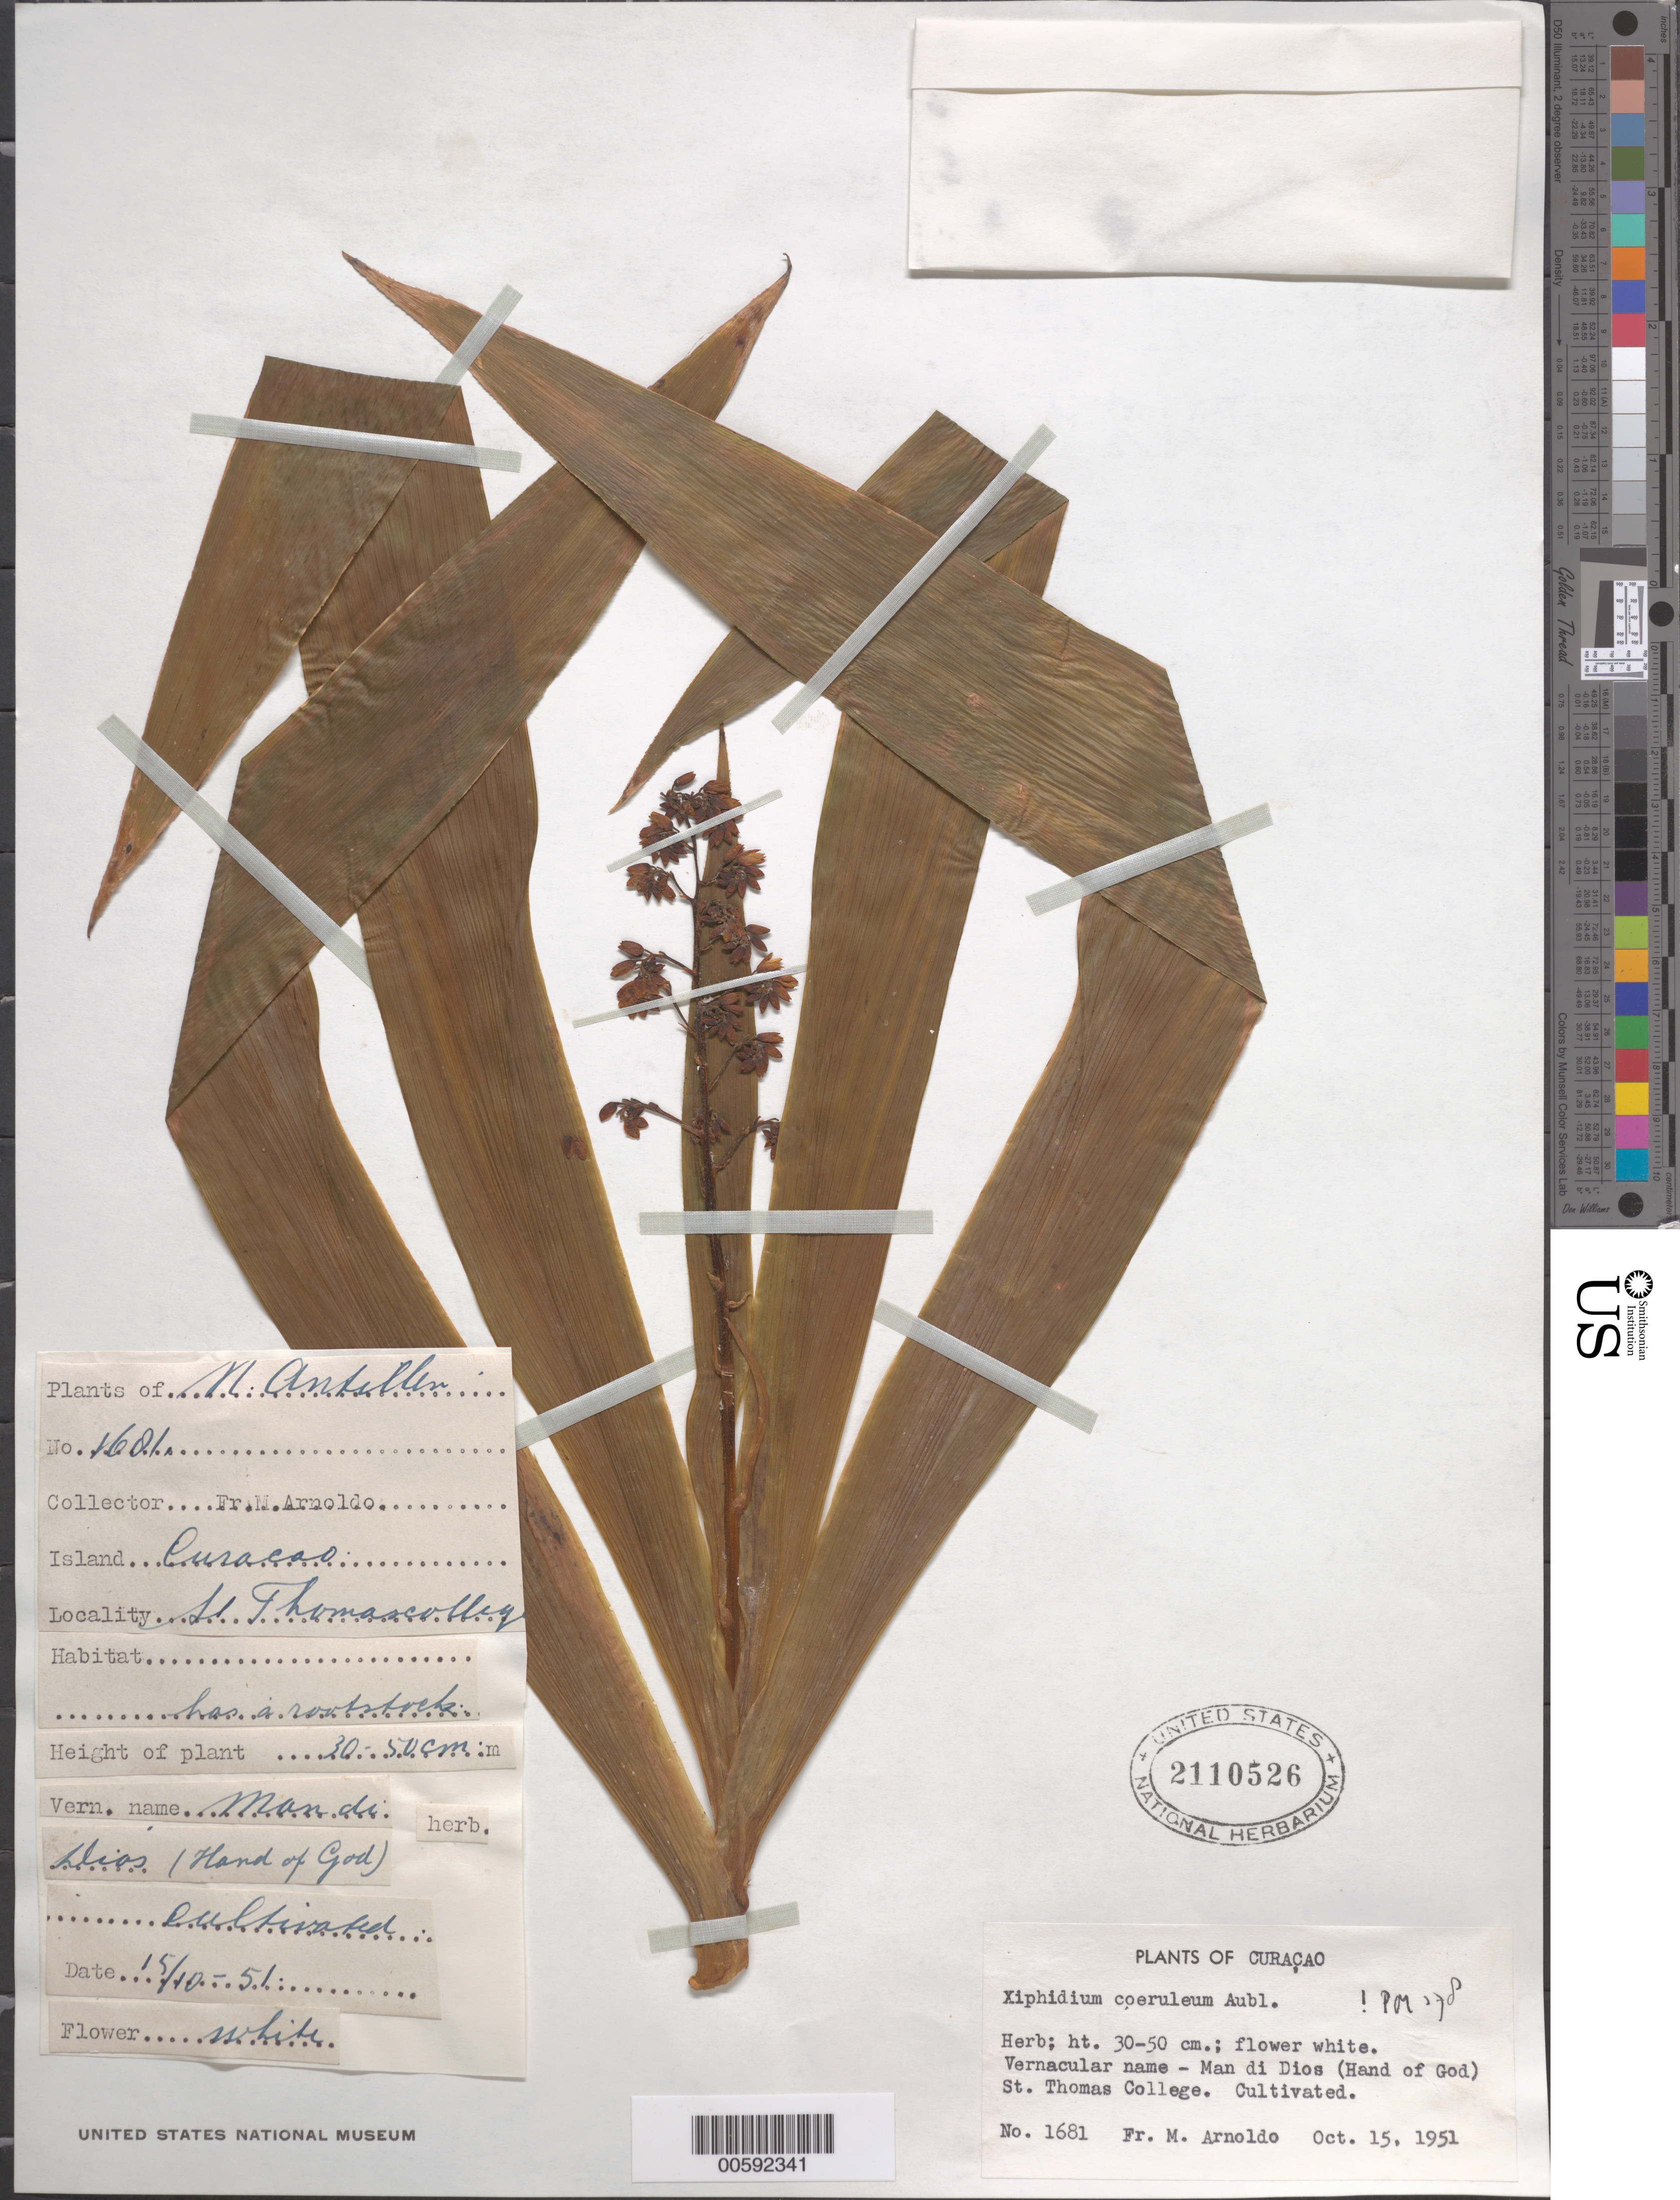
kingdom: Plantae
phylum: Tracheophyta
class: Liliopsida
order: Commelinales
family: Haemodoraceae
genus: Xiphidium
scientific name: Xiphidium caeruleum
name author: Aubl.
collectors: N. Arnoldo-Broeders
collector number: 1681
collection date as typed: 15 Oct 1951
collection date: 1951-10-15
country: Netherlands Antilles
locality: St. Thomas College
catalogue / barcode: US 2110526